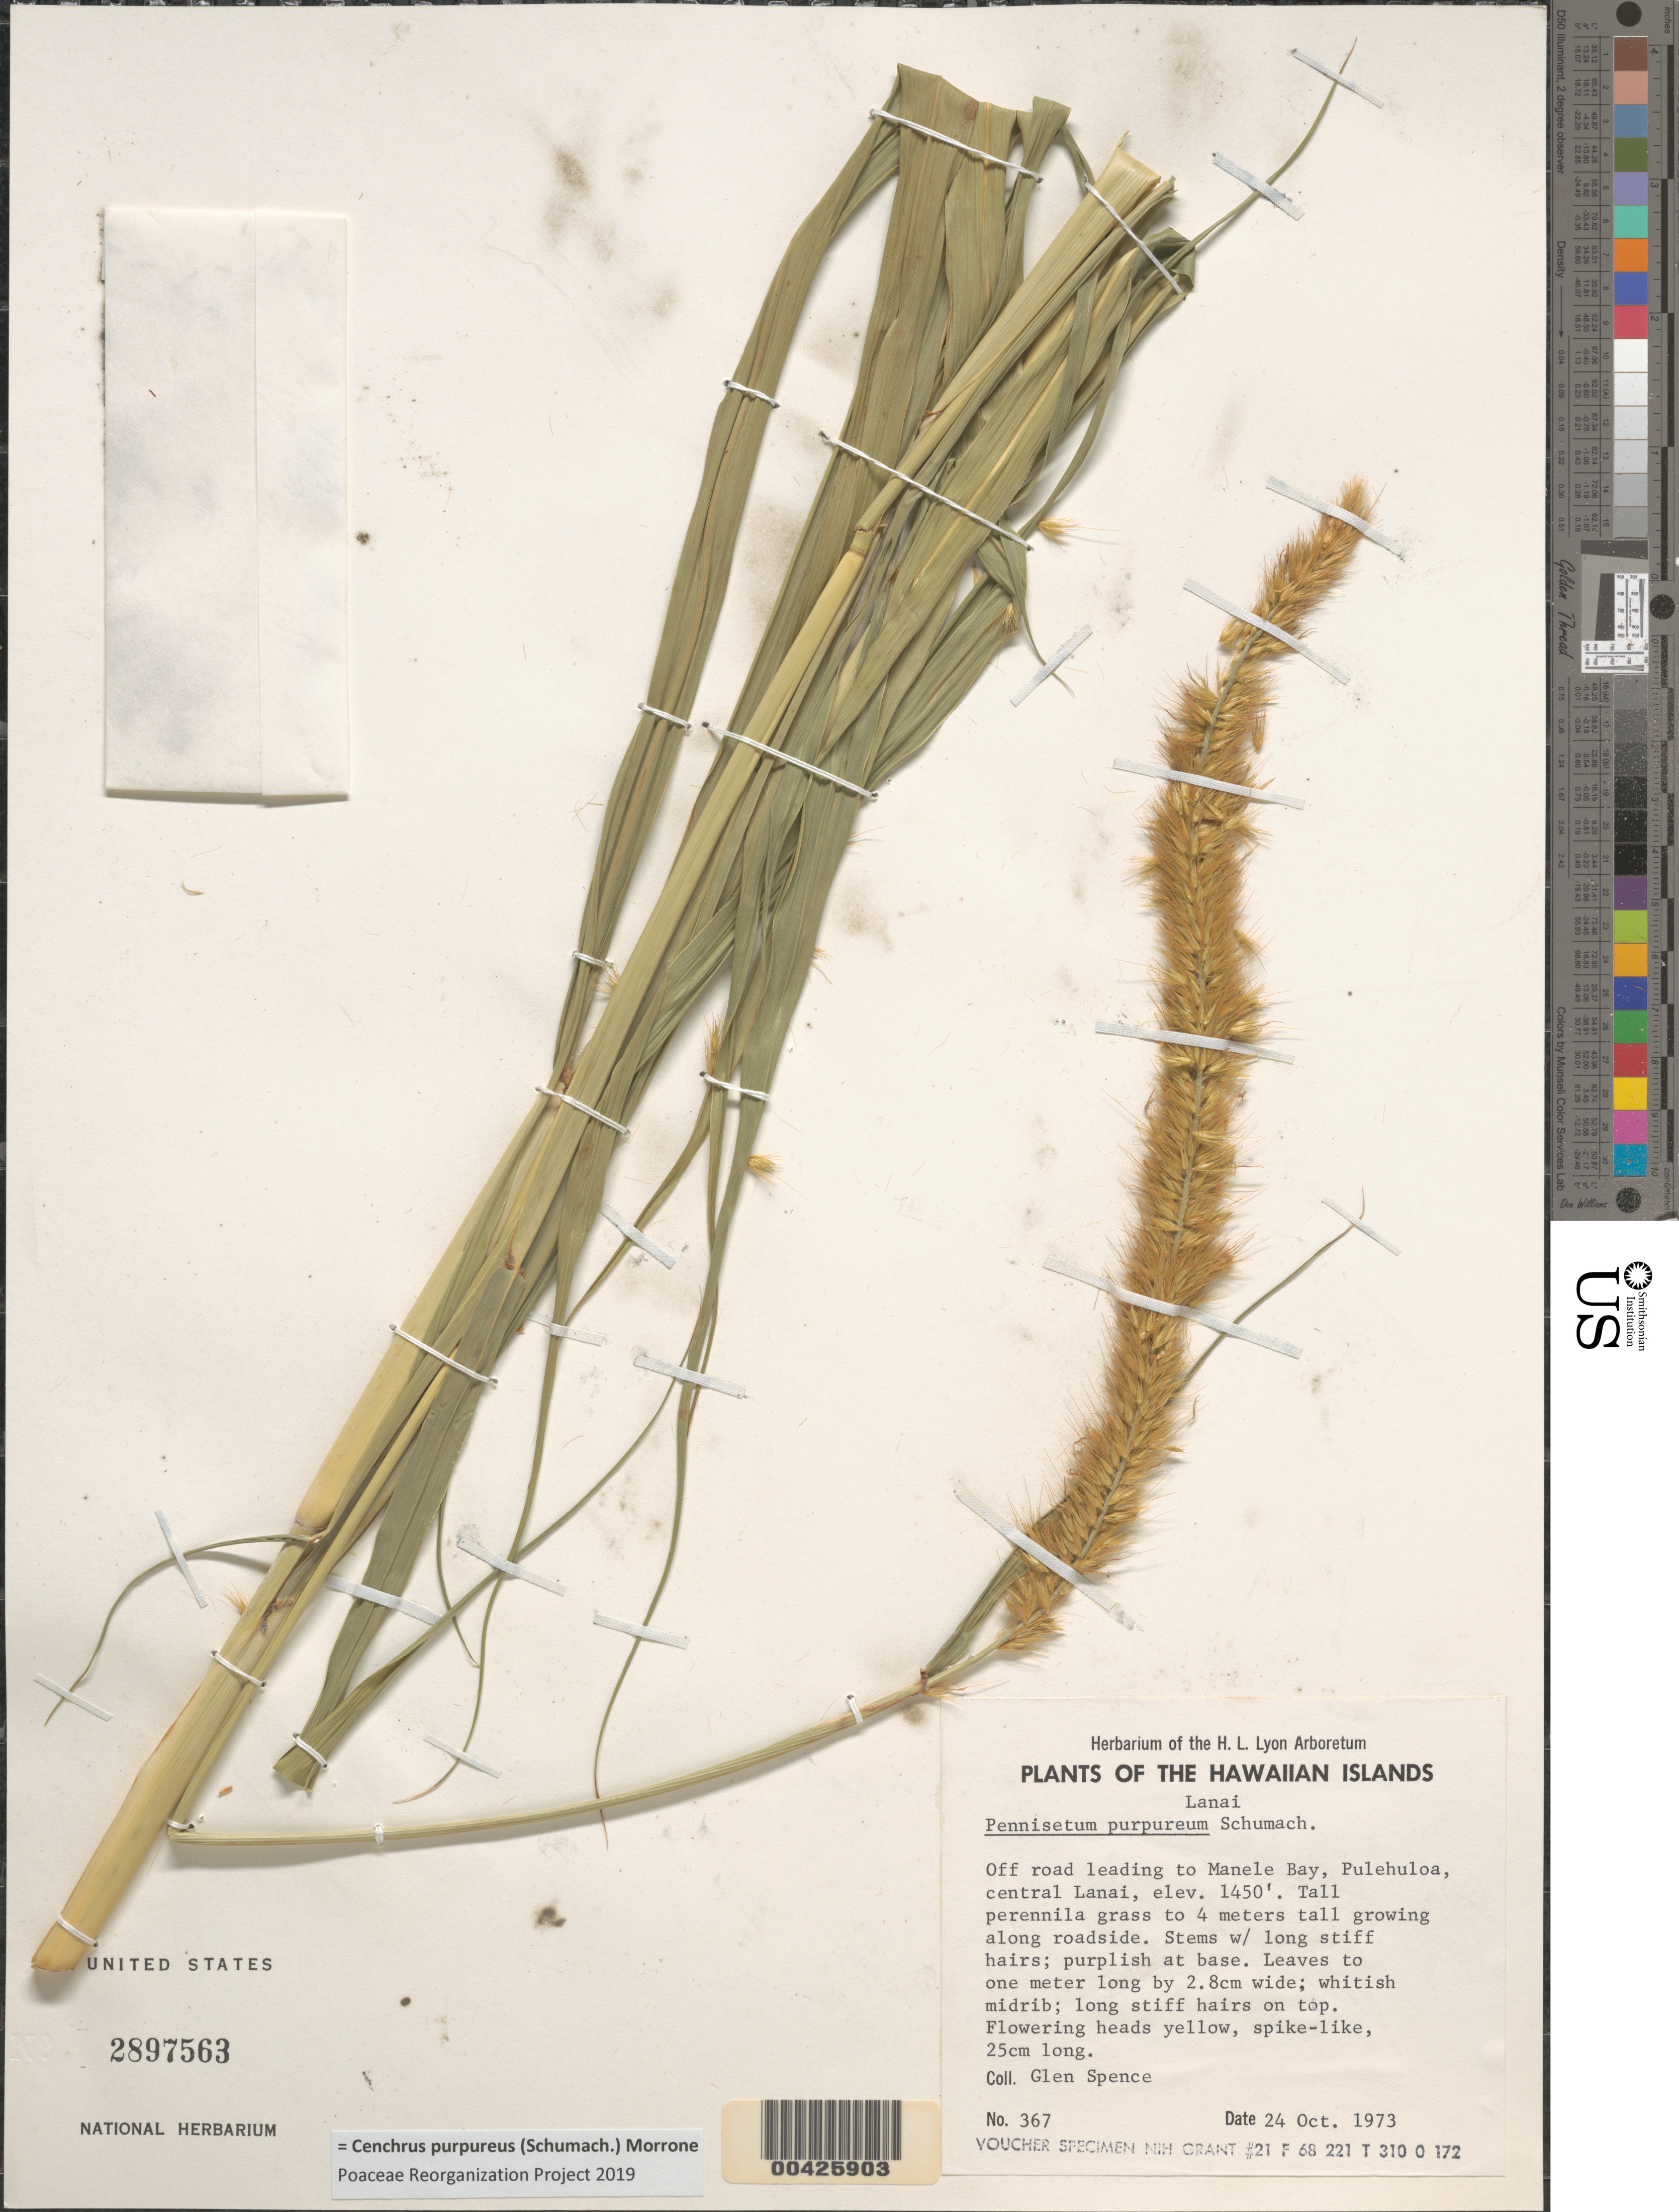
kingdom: Plantae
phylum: Tracheophyta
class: Liliopsida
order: Poales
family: Poaceae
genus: Cenchrus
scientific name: Cenchrus purpureus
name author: (Schumach.) Morrone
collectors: G. Spence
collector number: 367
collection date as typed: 24 Oct 1973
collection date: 1973-10-24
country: United States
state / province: Hawaii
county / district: Maui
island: Lana'i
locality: Off road leading to Manele Bay, Pulehuloa, Central Lanai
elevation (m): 442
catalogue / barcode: US 2897563